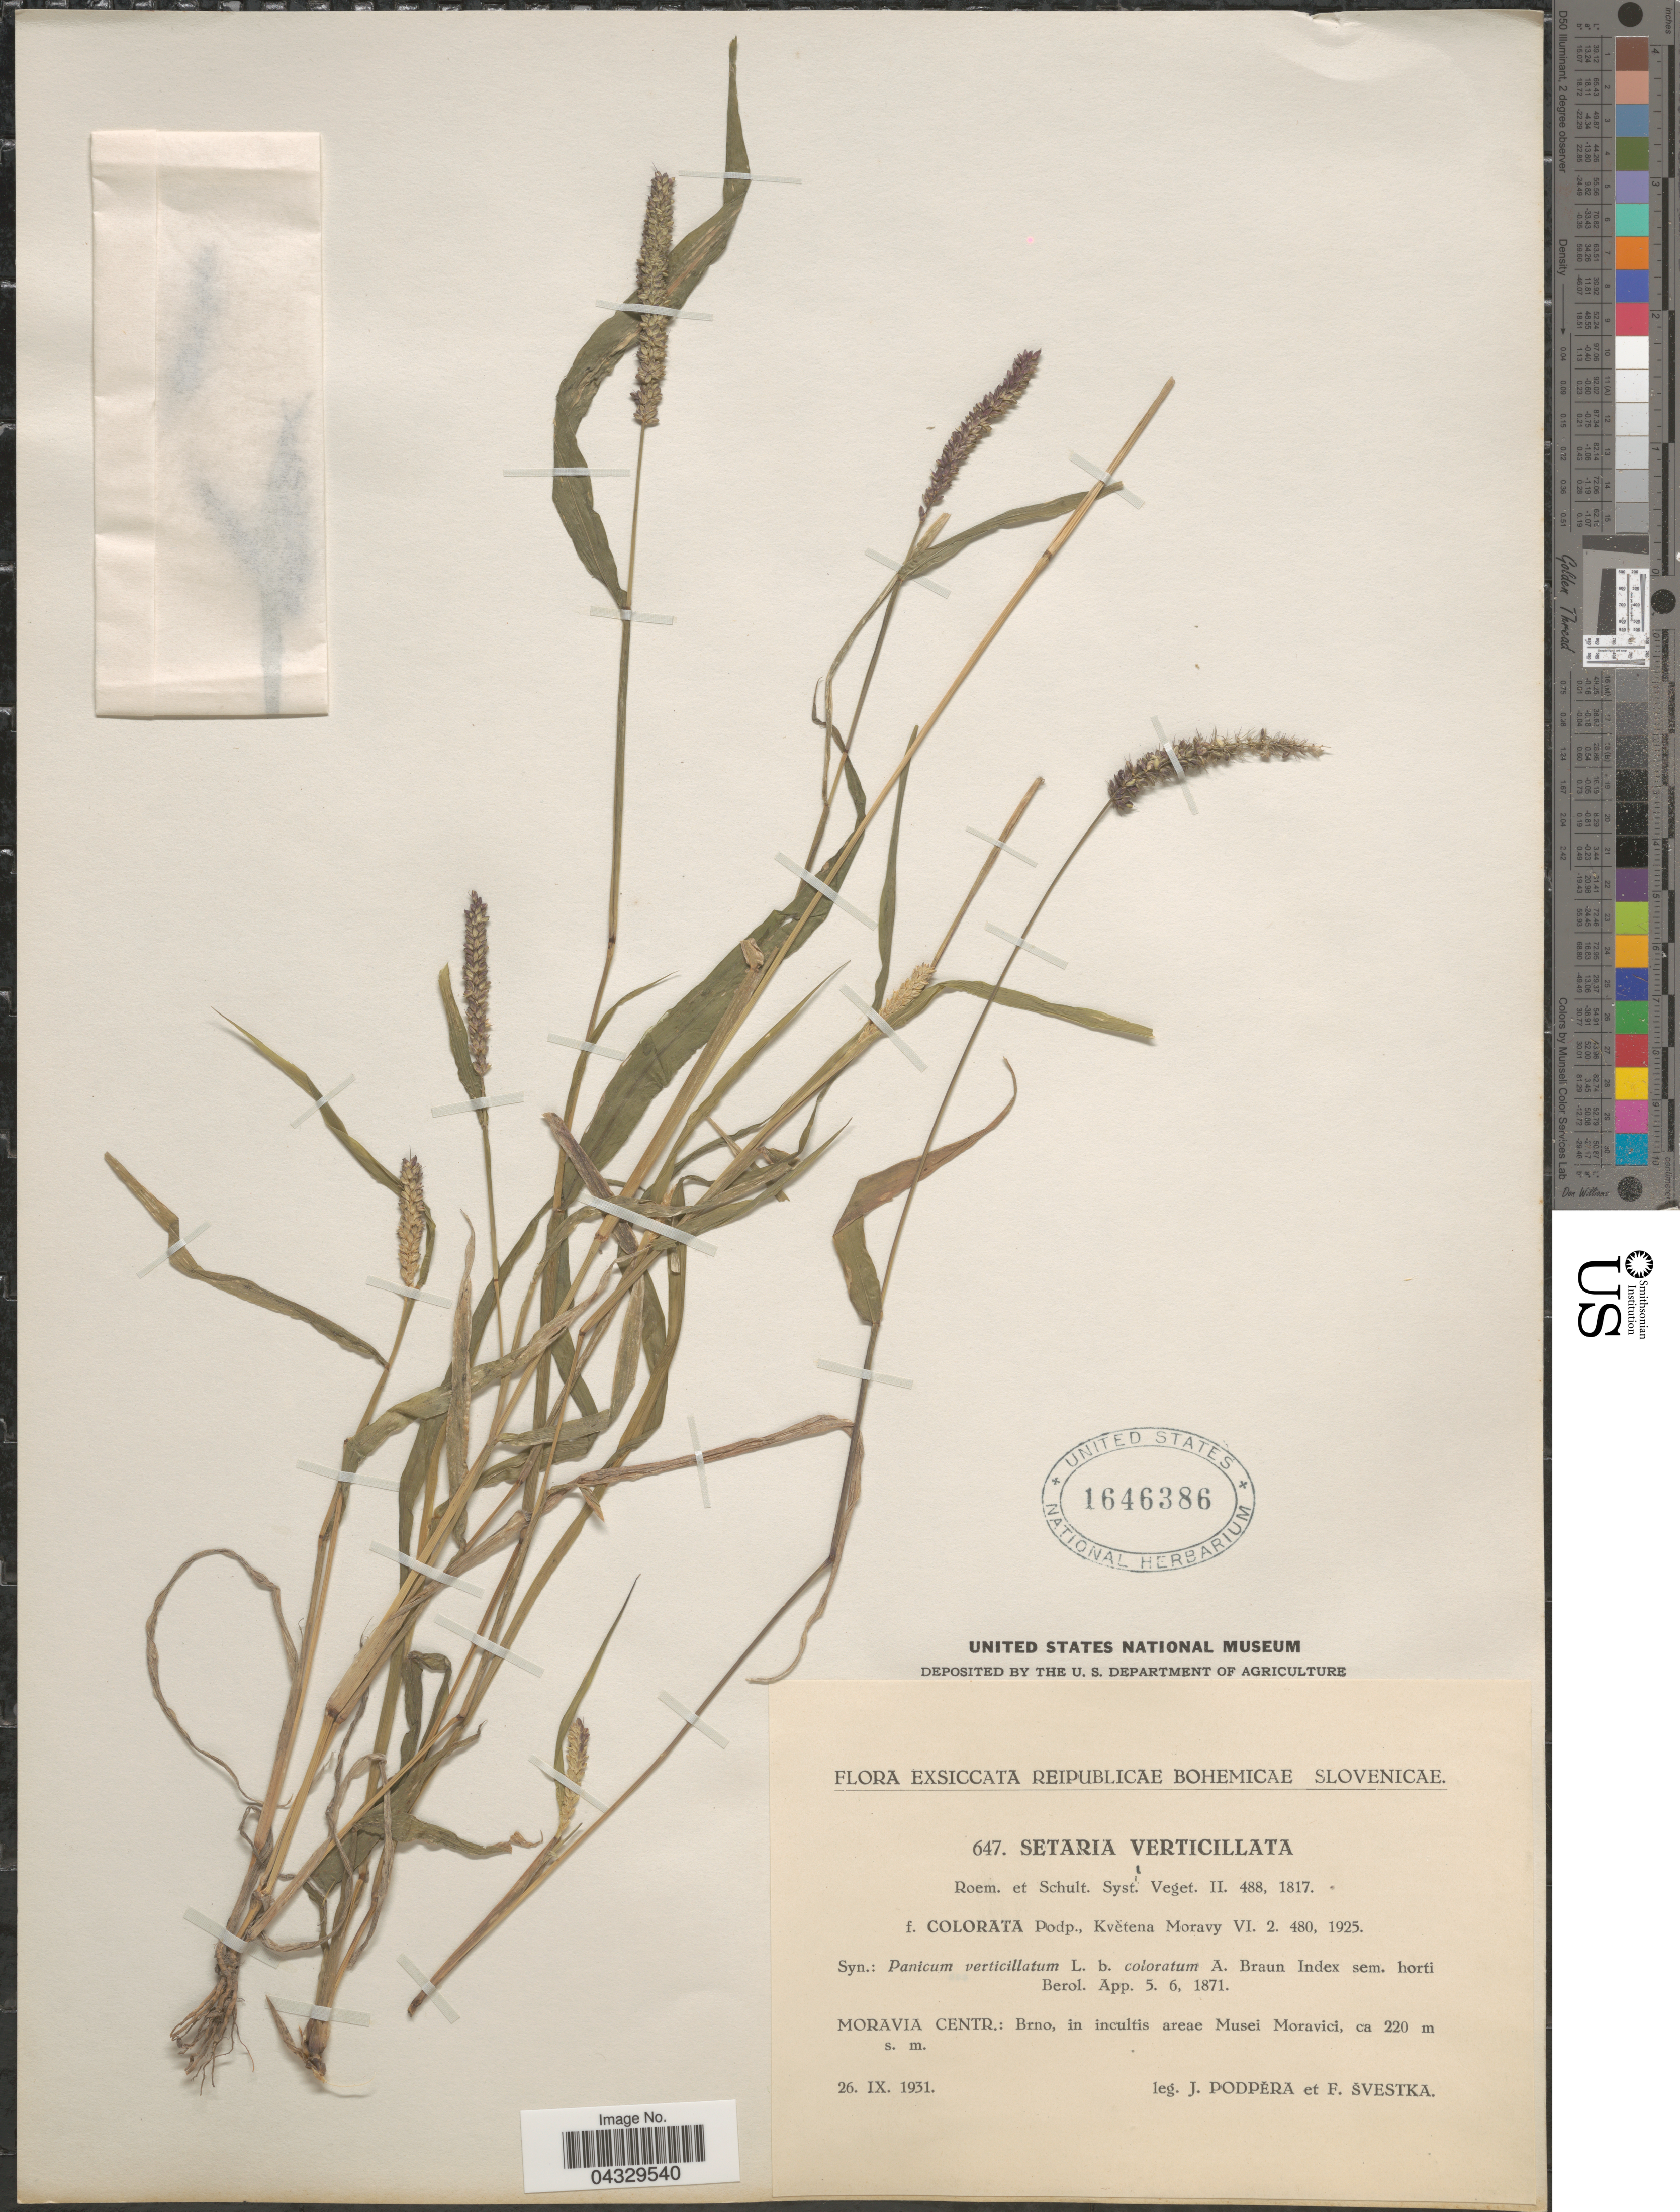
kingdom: Plantae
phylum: Tracheophyta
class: Liliopsida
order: Poales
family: Poaceae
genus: Setaria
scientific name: Setaria verticillata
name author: (L.) P. Beauv.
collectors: J. Podpera & F. Svestka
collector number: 647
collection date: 1931-09-26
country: Czechia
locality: Reipublicae Bohemicae Slovenicae. Moravia Centr.: Brno, in incultis areae Musei Moravici.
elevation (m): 220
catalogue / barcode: US 1646386